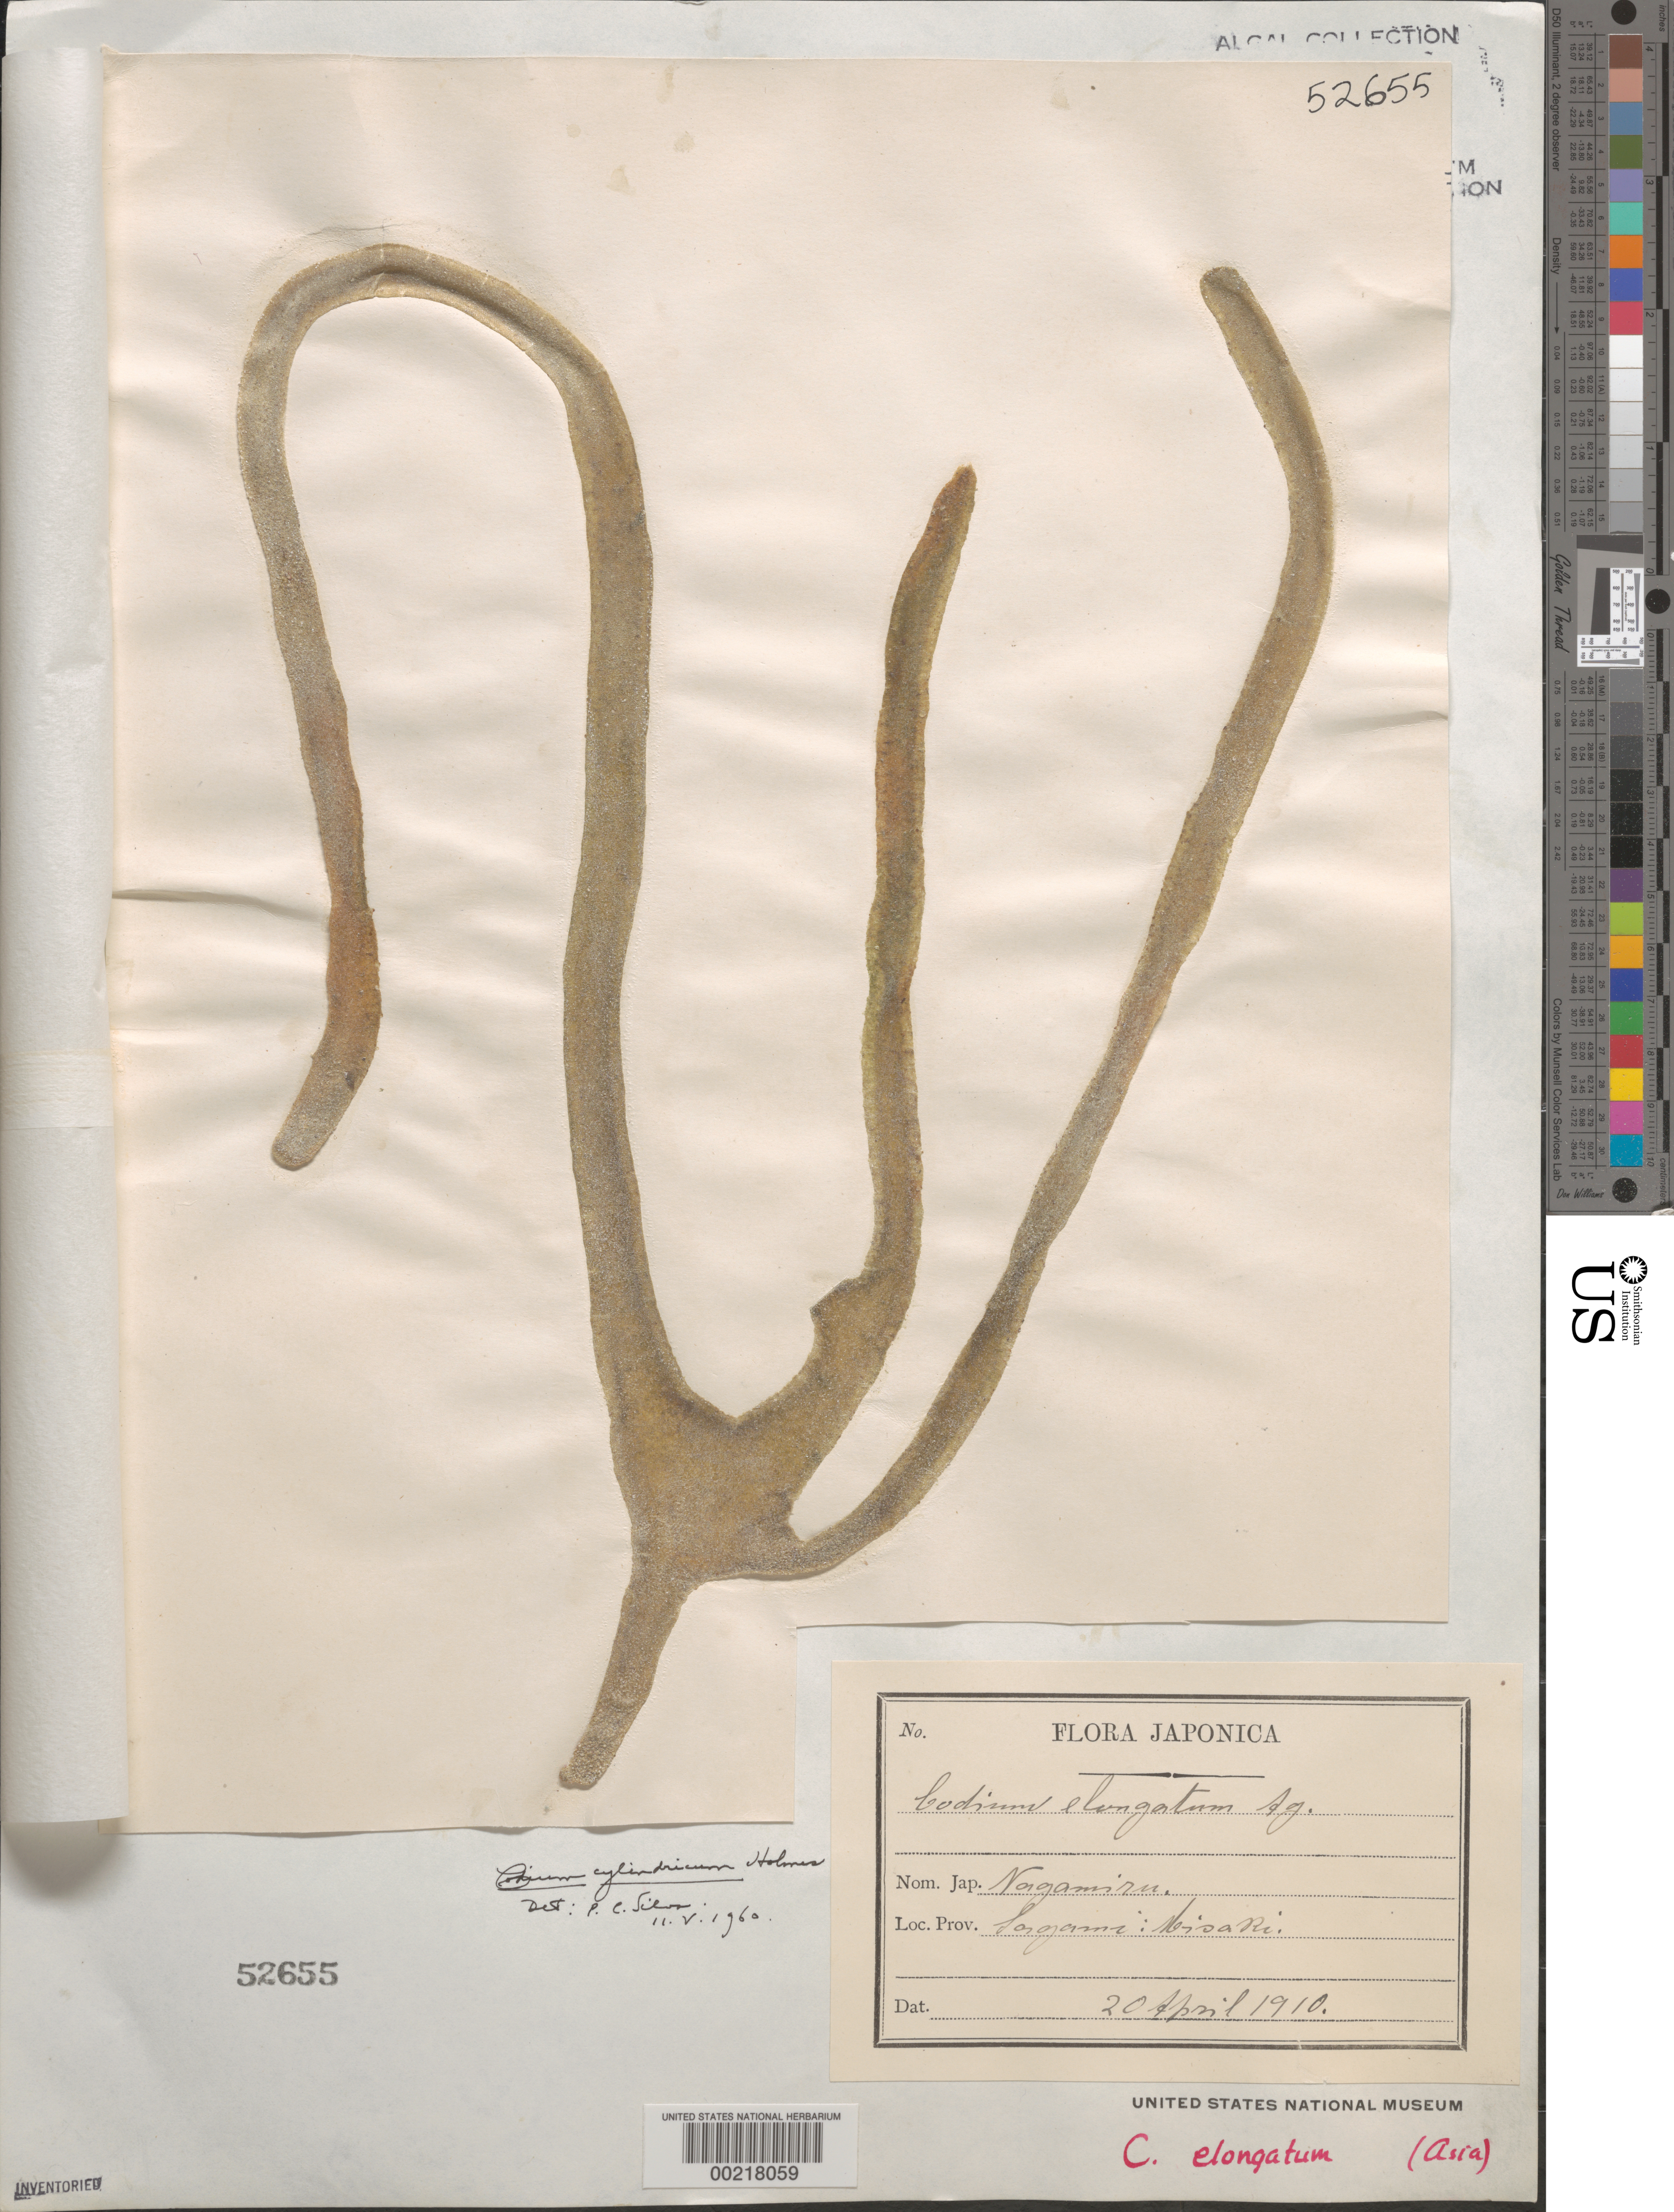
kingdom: Plantae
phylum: Chlorophyta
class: Ulvophyceae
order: Bryopsidales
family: Codiaceae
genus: Codium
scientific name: Codium cylindricum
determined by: Silva, P. C.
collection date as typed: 20 Apr 1910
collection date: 1910-04-20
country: Japan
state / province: Kanagawa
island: Honshu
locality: Misaki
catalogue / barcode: US 52655